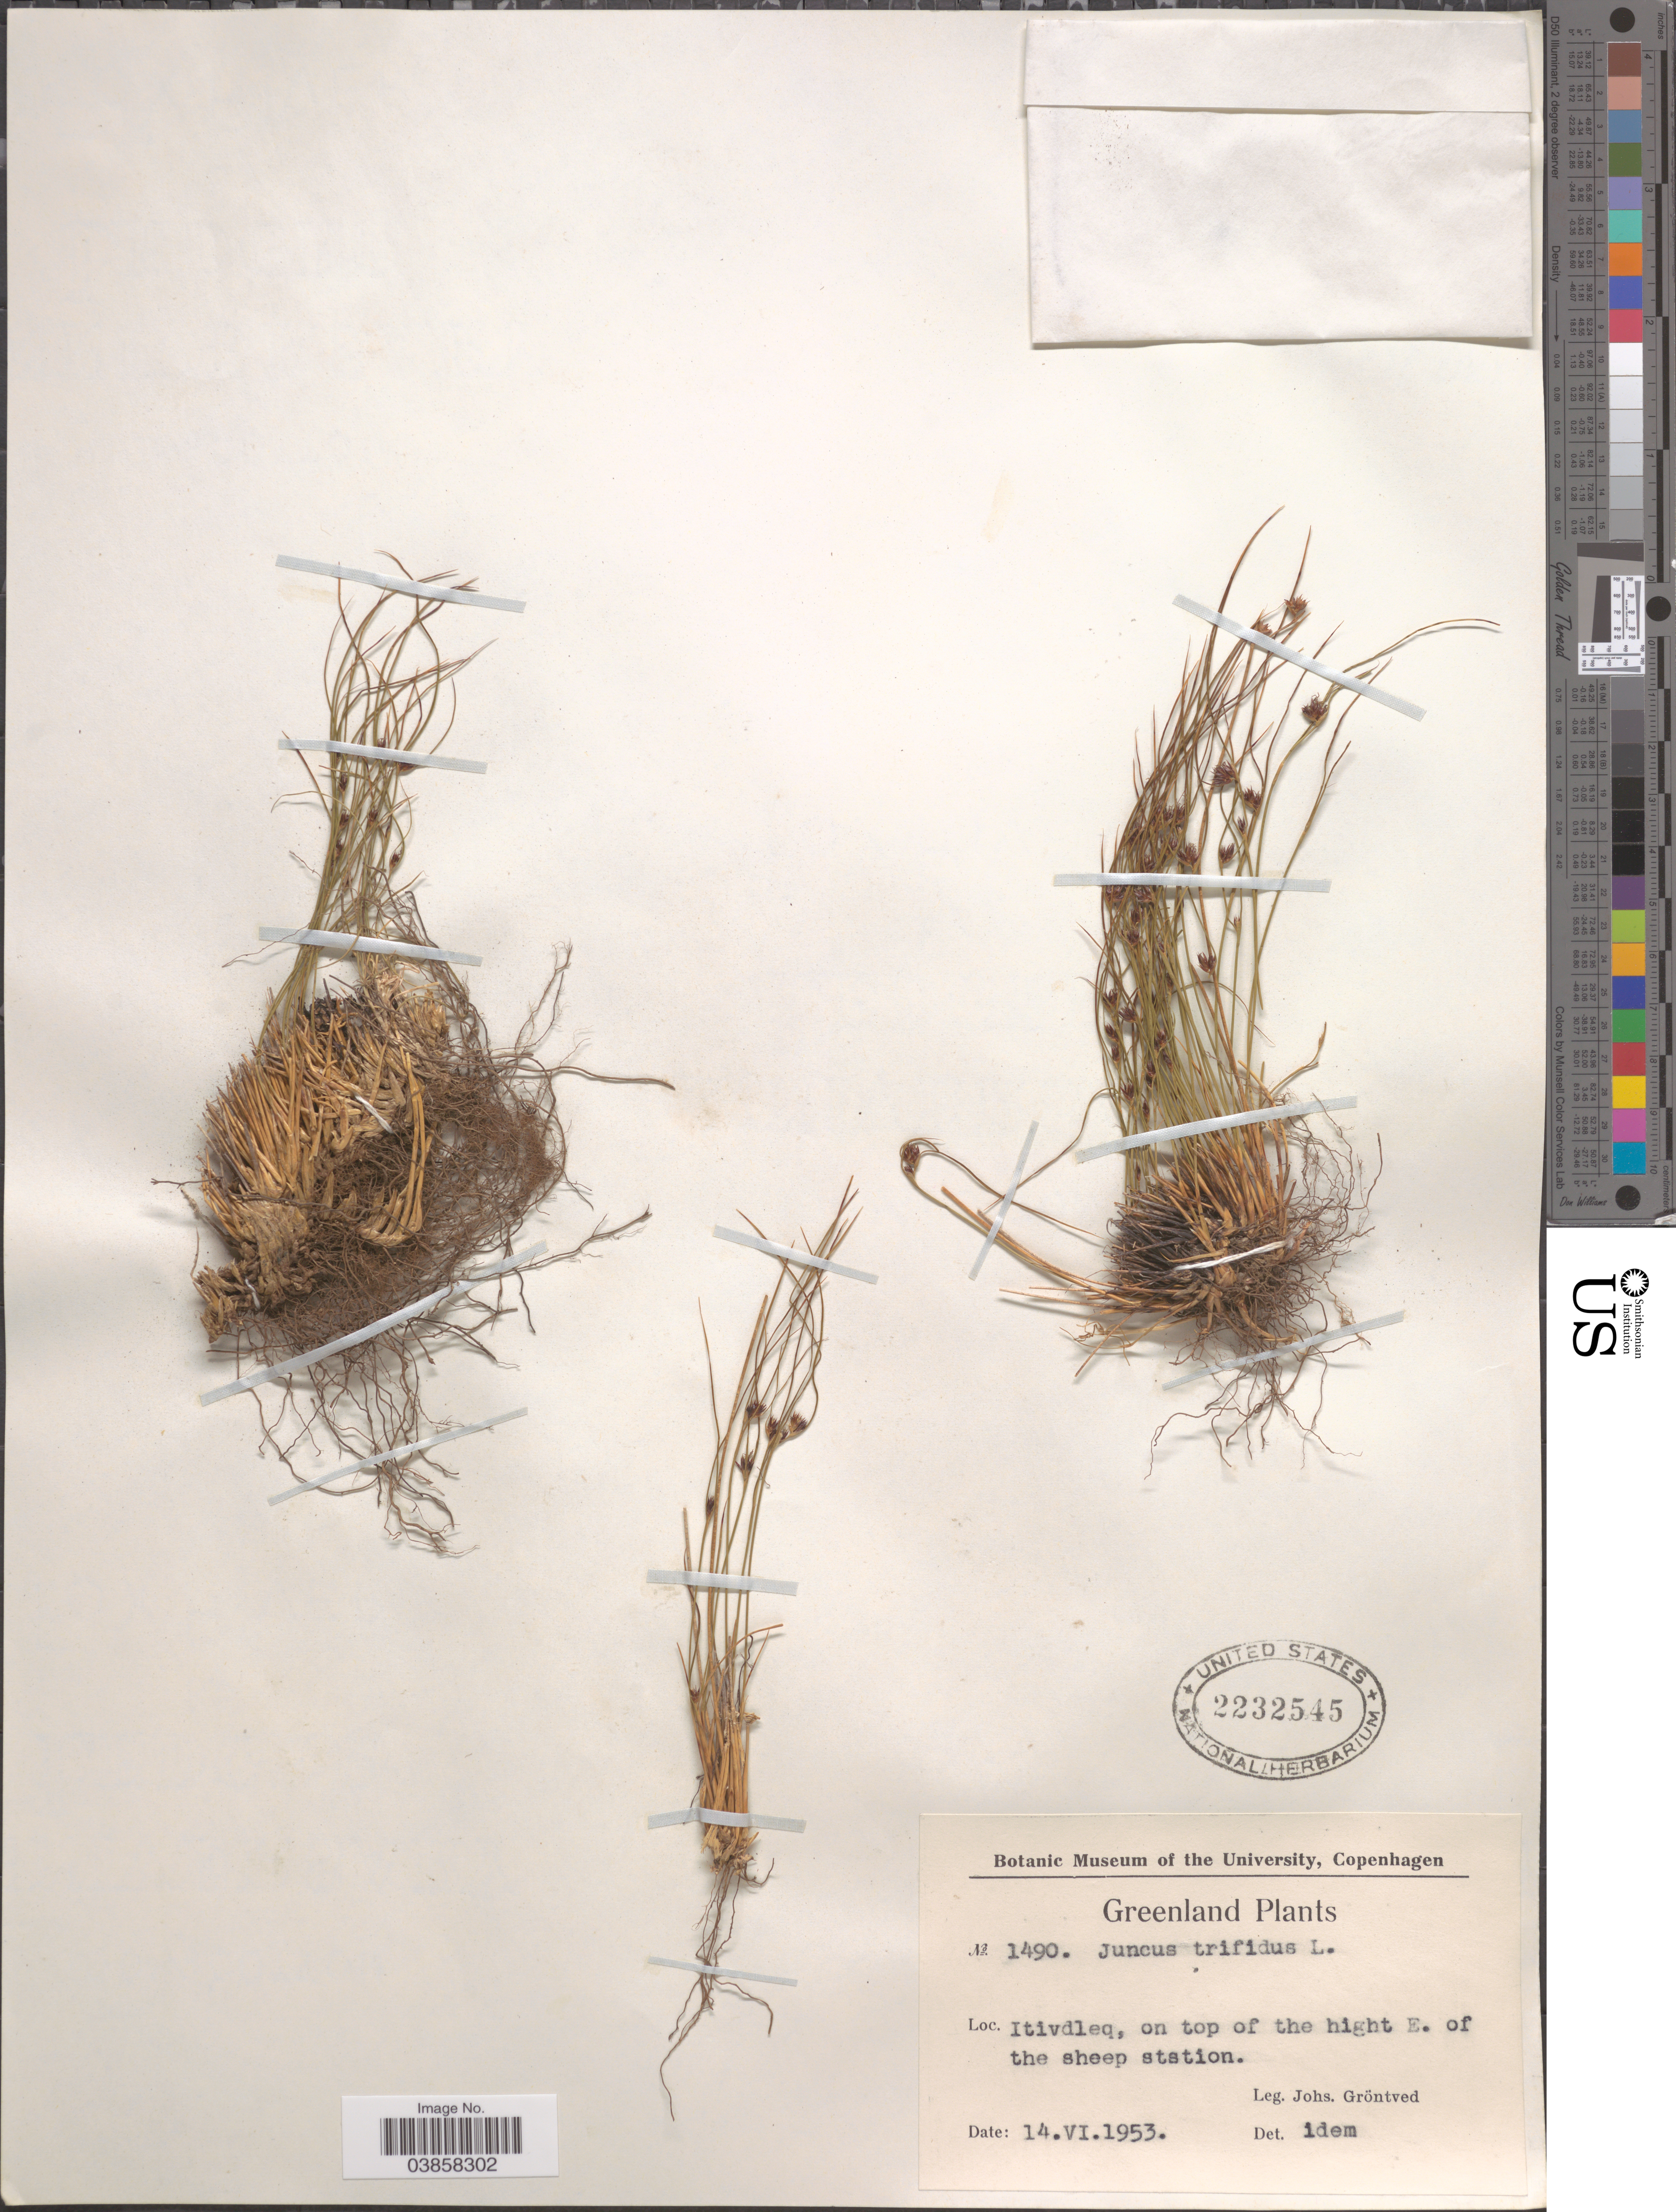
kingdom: Plantae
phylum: Tracheophyta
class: Liliopsida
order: Poales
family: Juncaceae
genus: Juncus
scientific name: Juncus trifidus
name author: L.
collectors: J. Gröntved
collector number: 1490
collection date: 1953-06-14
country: Greenland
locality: Itivdleq, on top of the hight E. of the sheep ststion.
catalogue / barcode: US 2232545